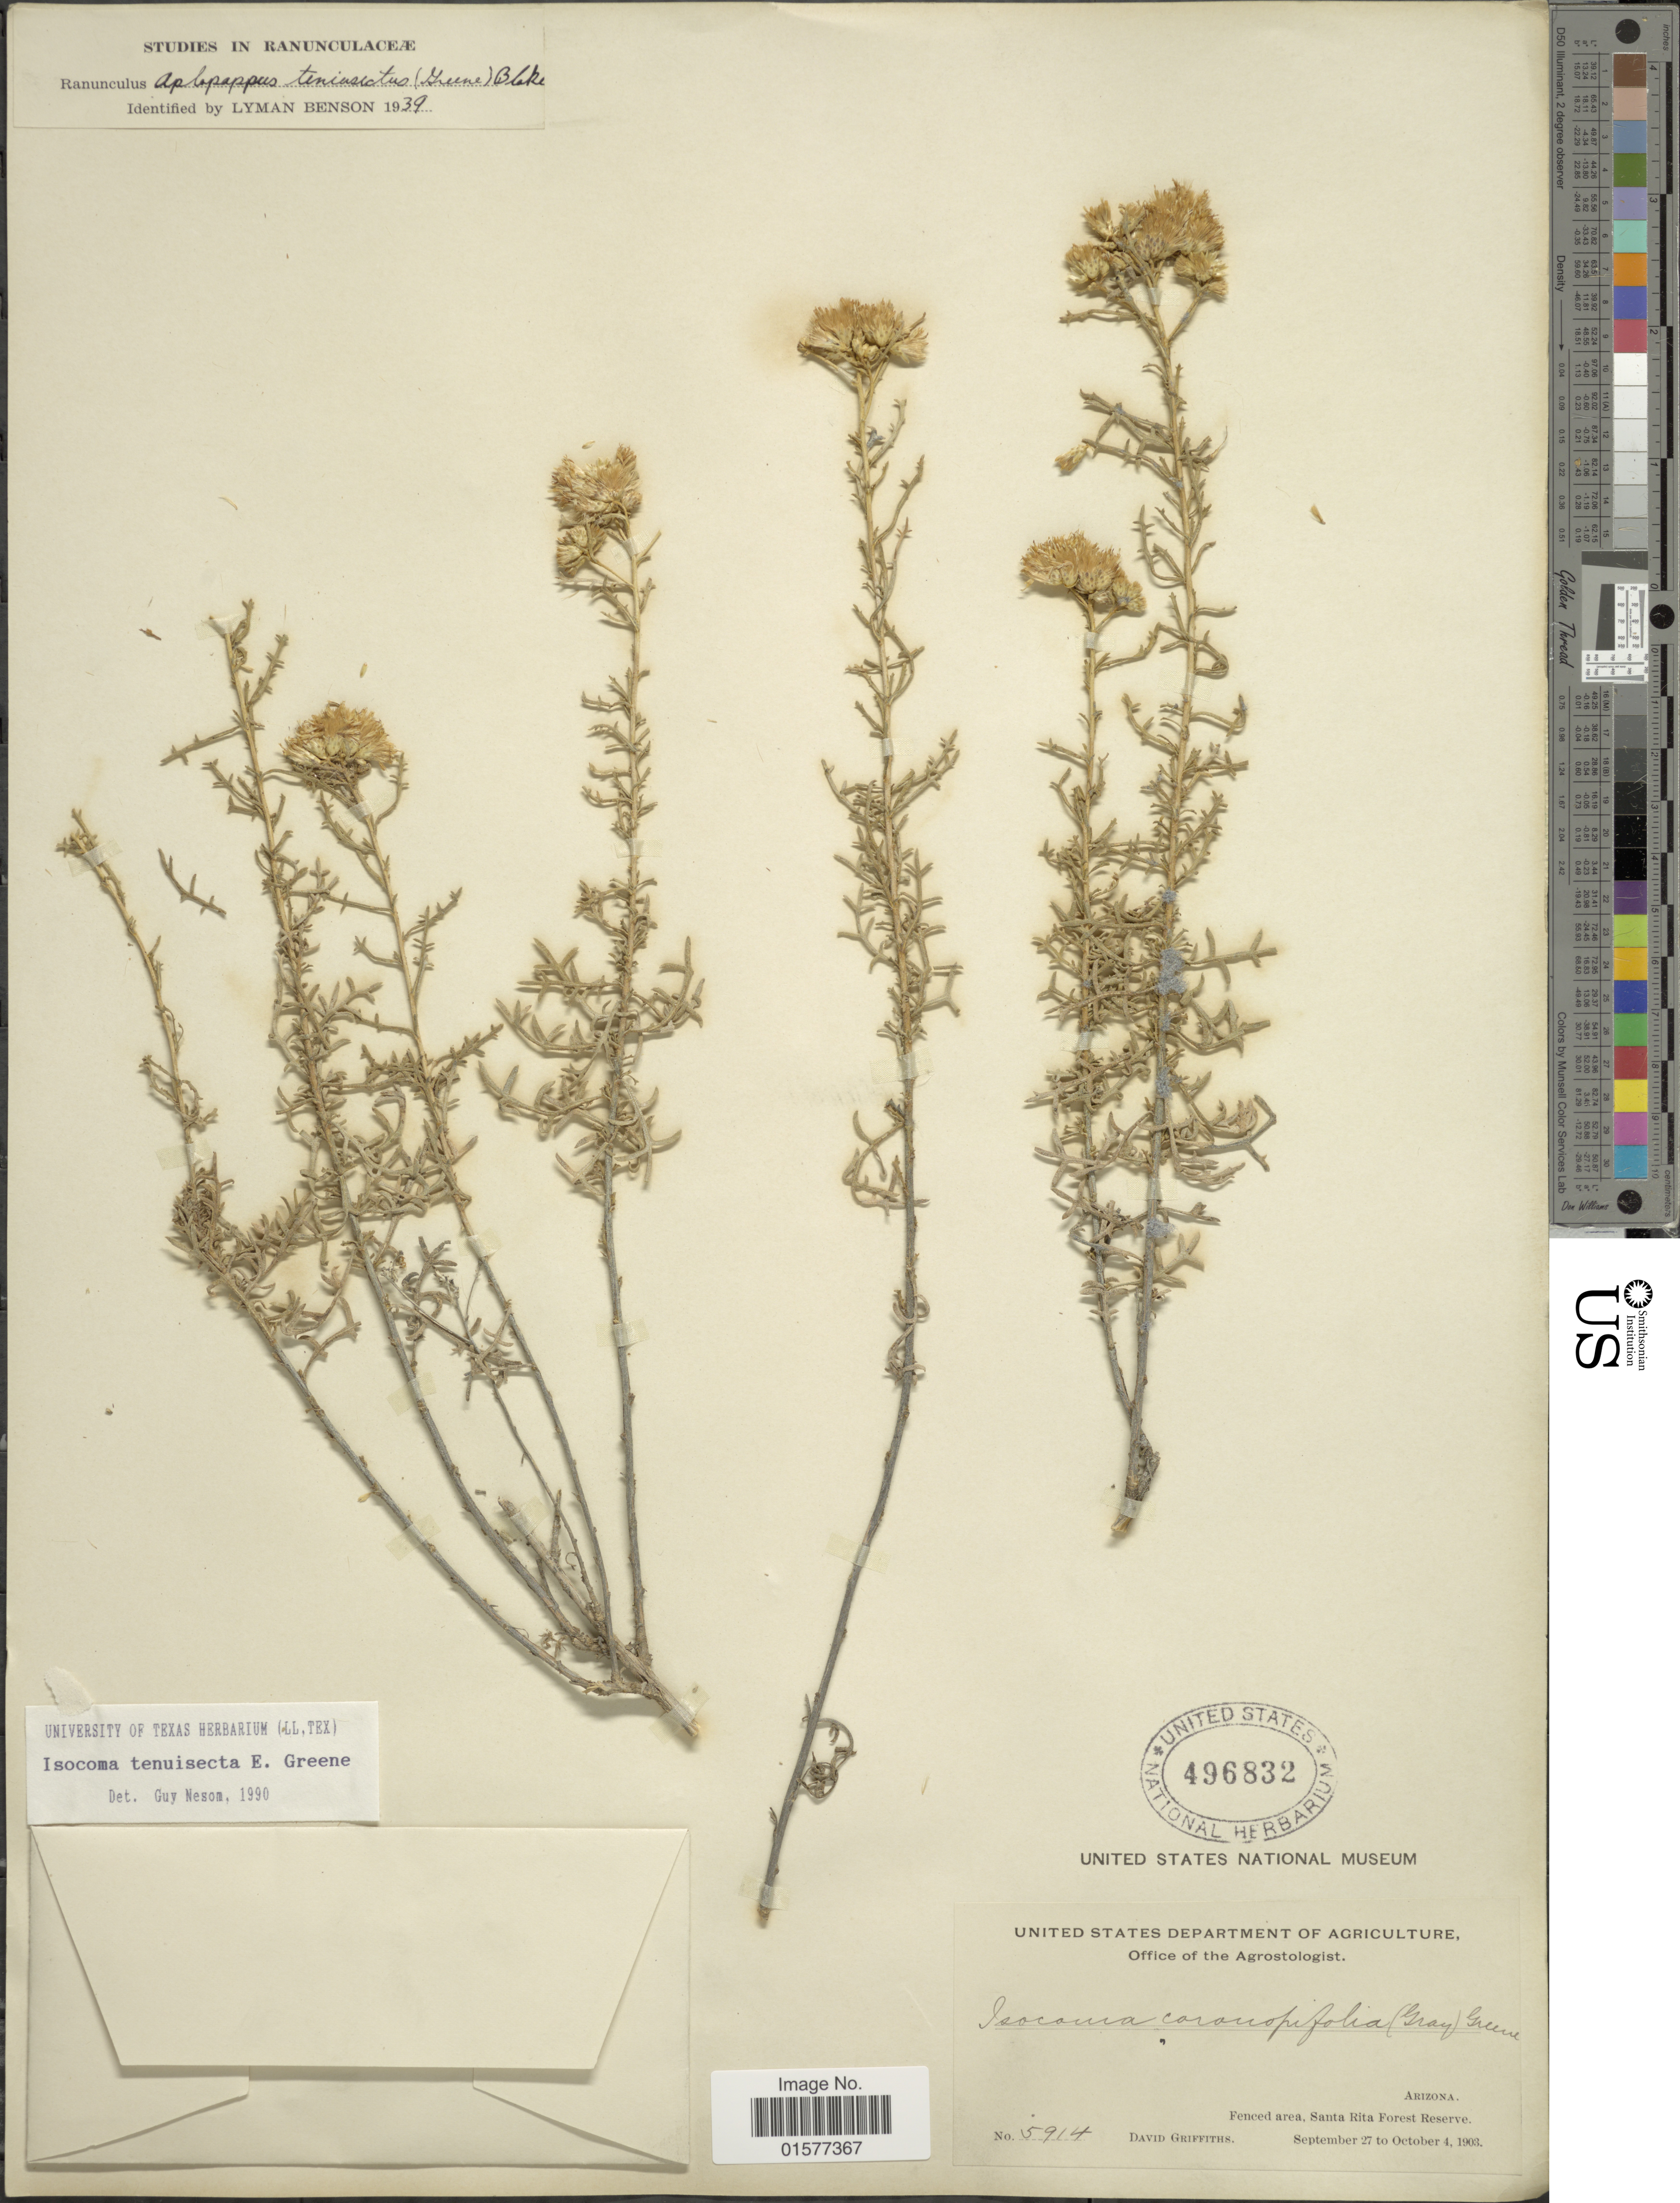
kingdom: Plantae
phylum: Tracheophyta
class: Magnoliopsida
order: Asterales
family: Asteraceae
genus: Isocoma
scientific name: Isocoma tenuisecta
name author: Greene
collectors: D. Griffiths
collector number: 5914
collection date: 1903-09-27/1903-10-04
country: United States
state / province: Arizona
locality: Fenced area, Santa Rita Forest Reserve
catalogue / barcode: US 496832